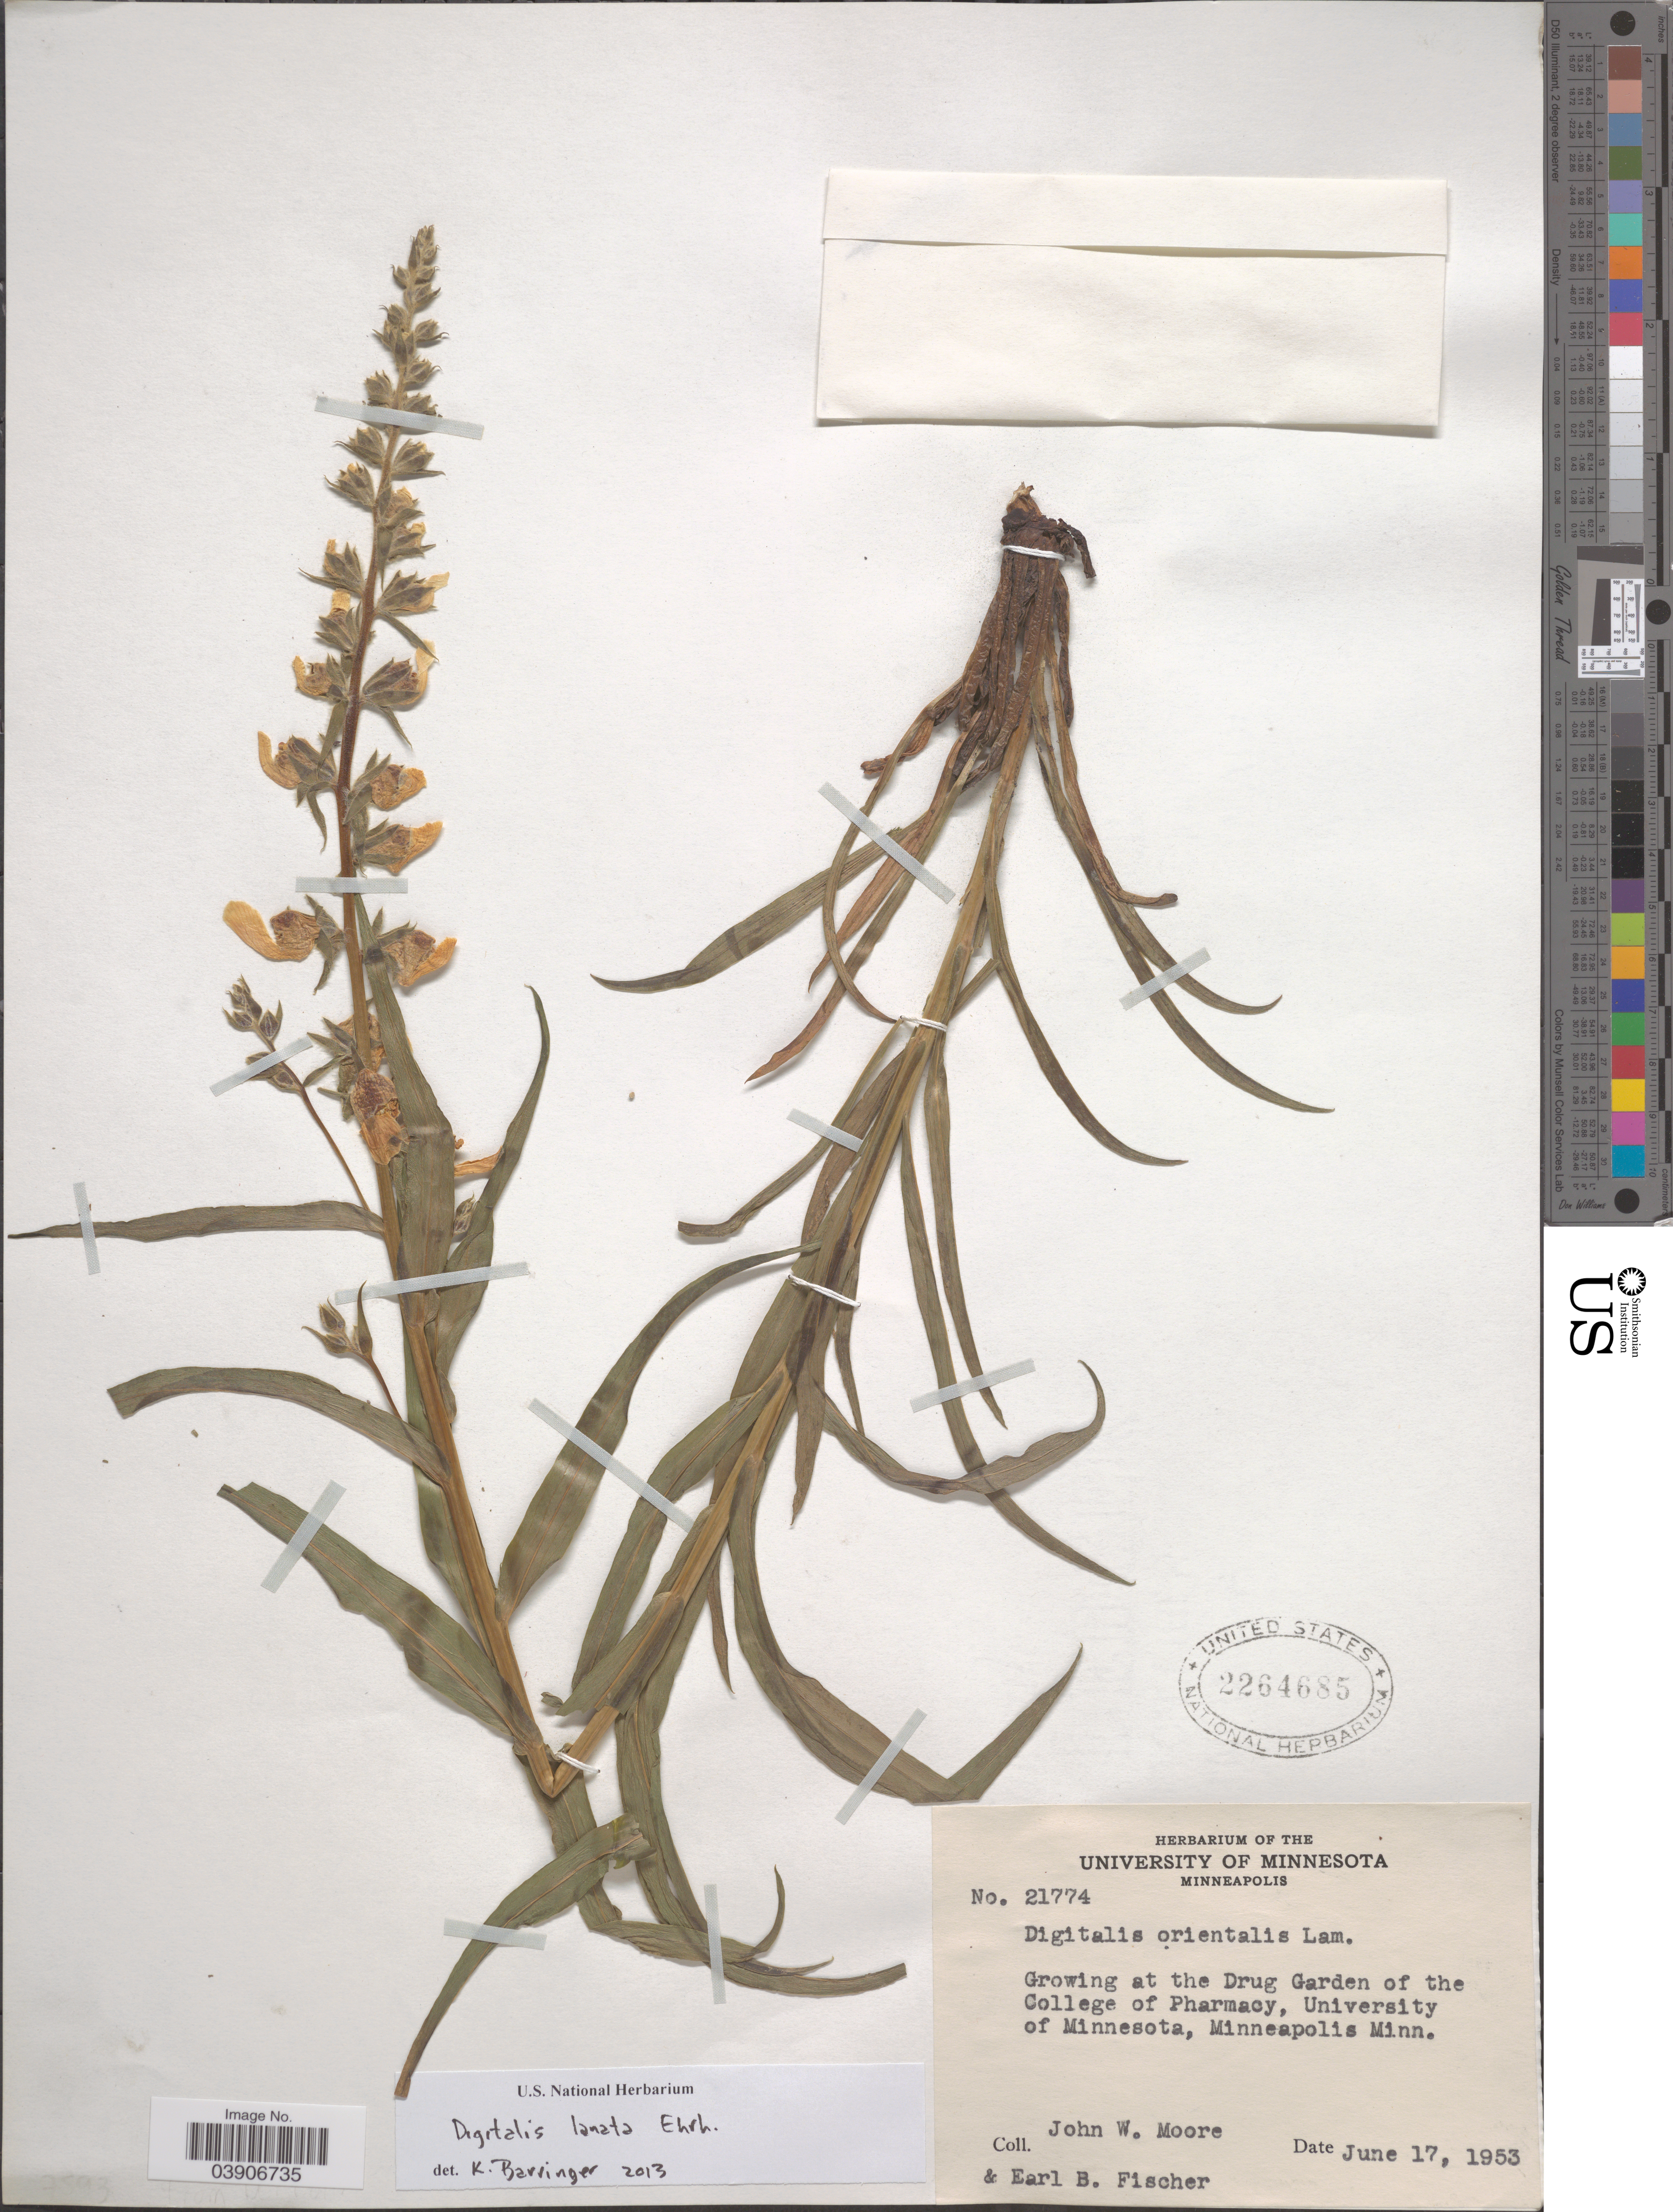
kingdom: Plantae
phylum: Tracheophyta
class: Magnoliopsida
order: Lamiales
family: Plantaginaceae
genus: Digitalis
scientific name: Digitalis lanata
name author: Ehrh.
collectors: J. Moore & E. Fischer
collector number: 21774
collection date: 1953-06-17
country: United States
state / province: Minnesota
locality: Minneapolis. Growing at the Drug Garden of the College of Pharmacy, University of Minnesota, Minneapolis.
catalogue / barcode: US 2264685